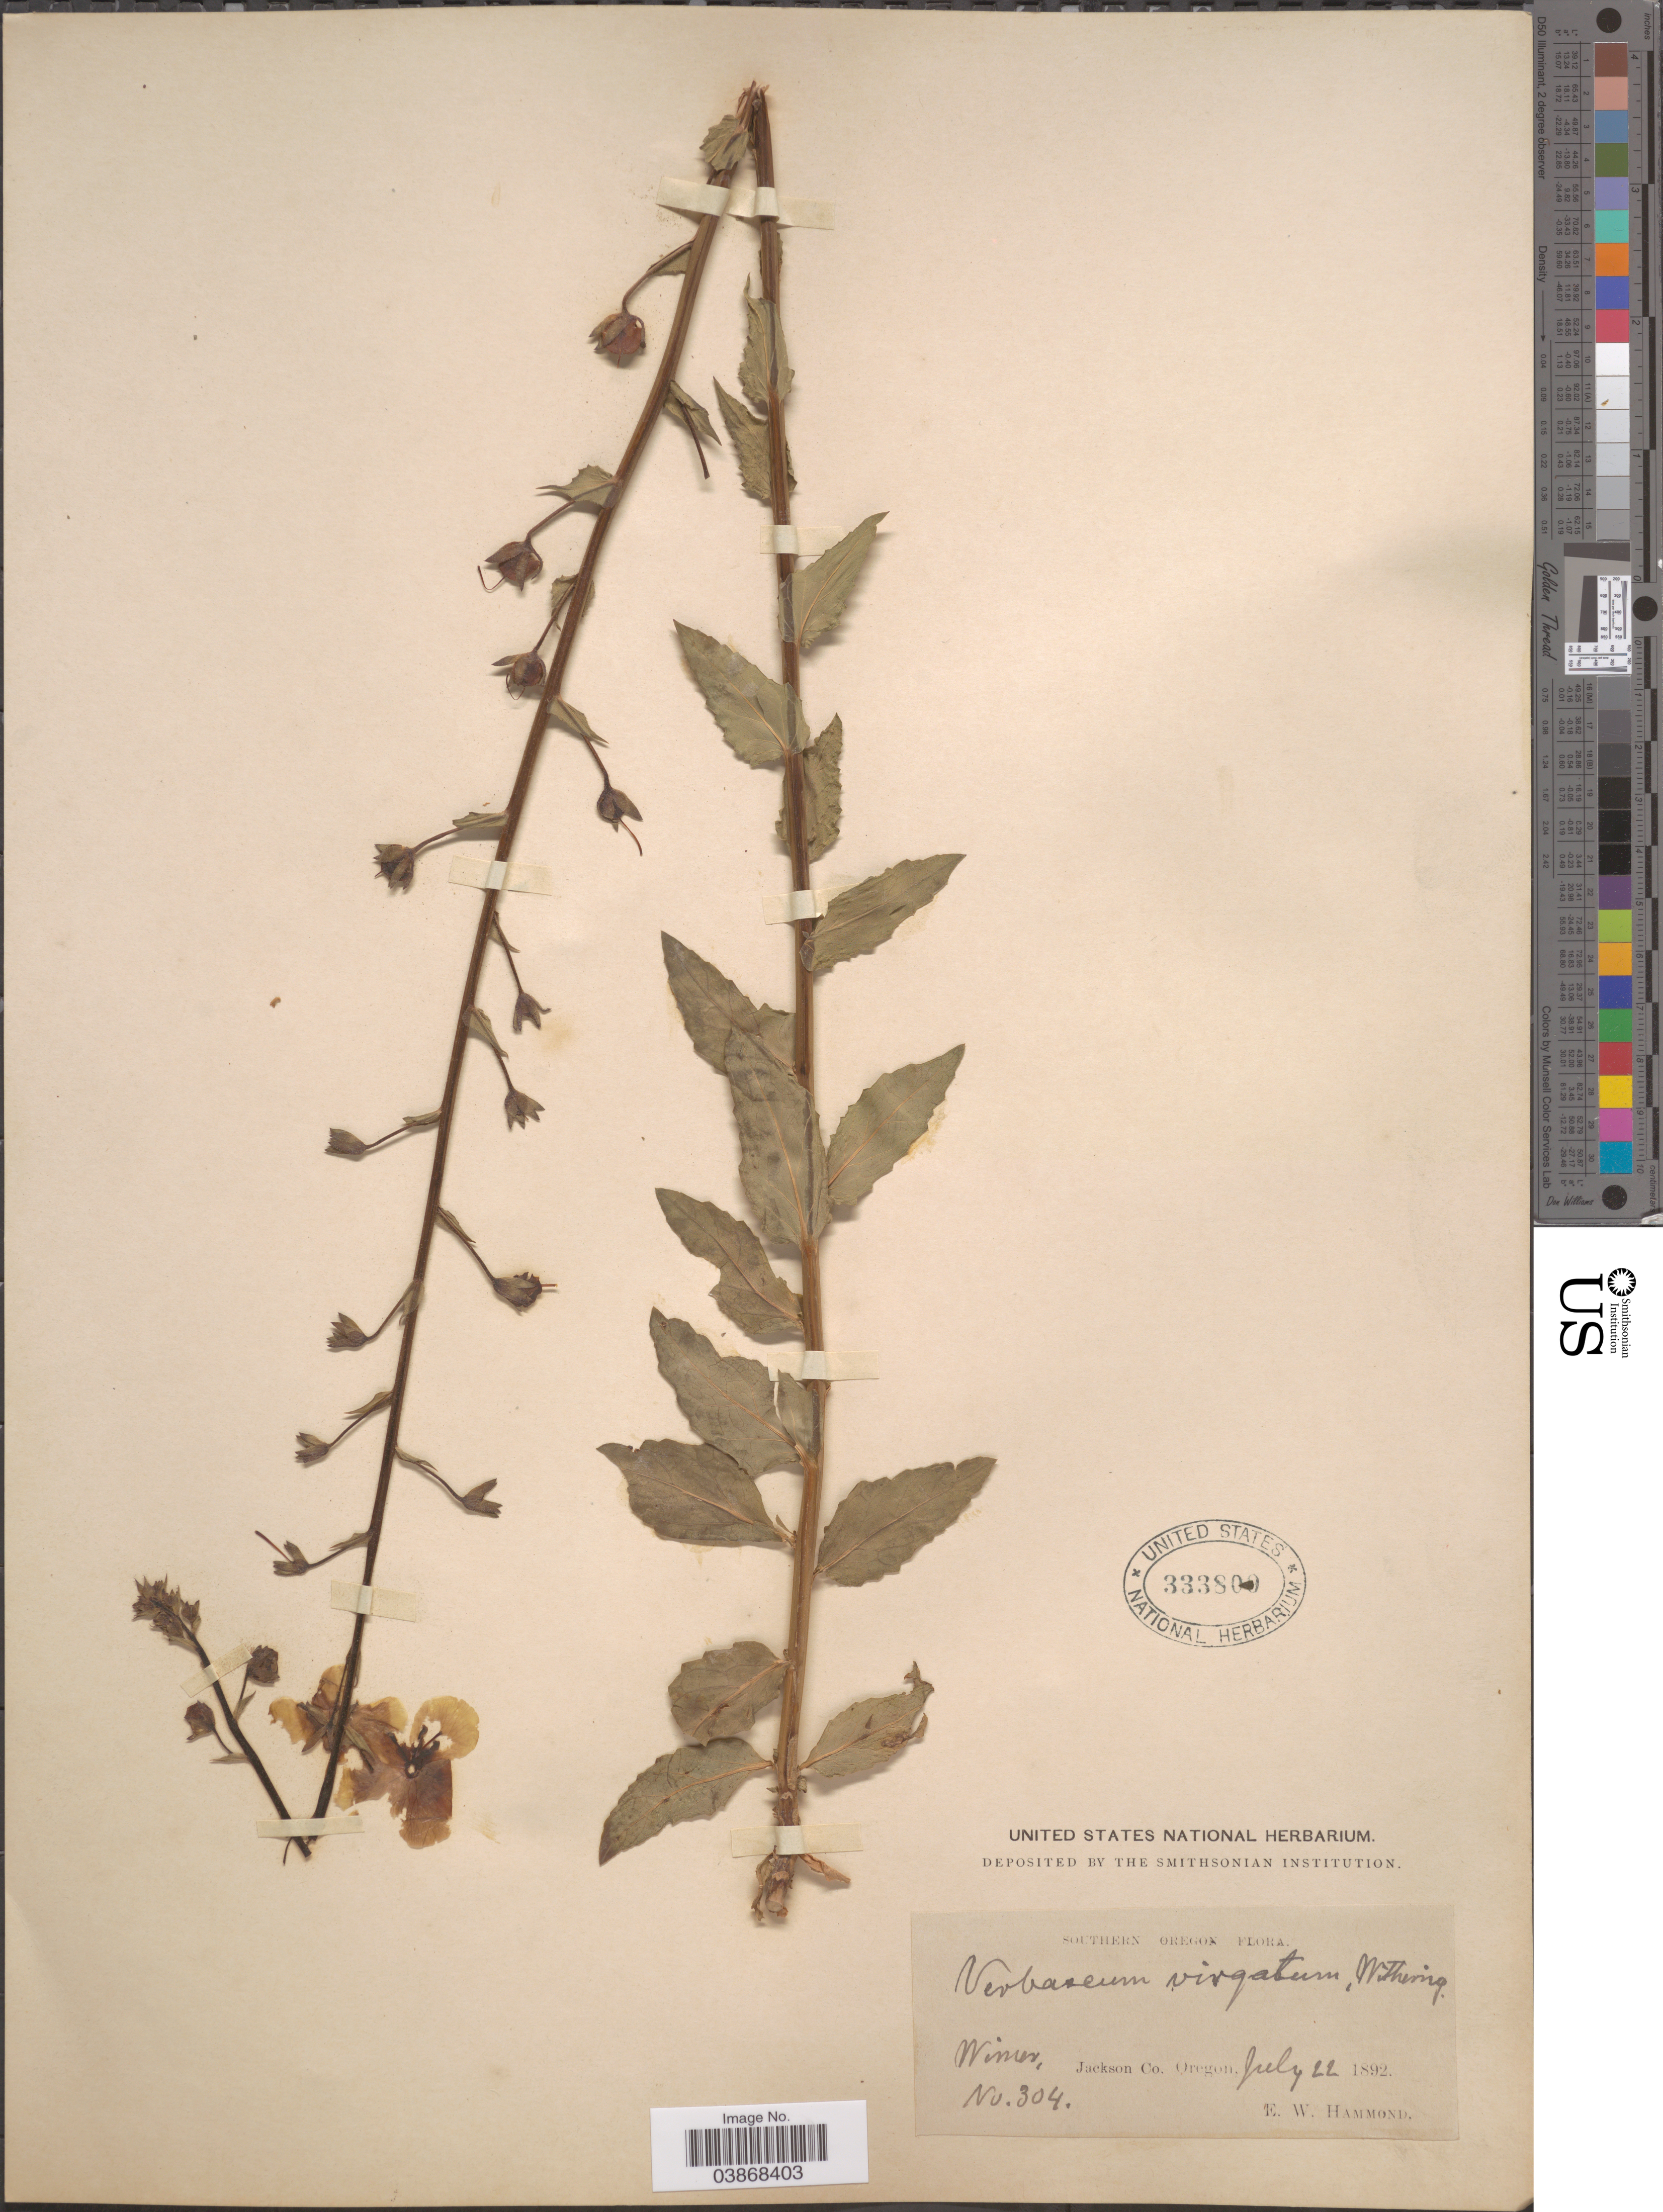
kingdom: Plantae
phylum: Tracheophyta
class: Magnoliopsida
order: Lamiales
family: Scrophulariaceae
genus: Verbascum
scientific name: Verbascum blattaria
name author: L.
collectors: E. Hammond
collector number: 304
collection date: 1892-07-22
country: United States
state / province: Oregon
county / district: Jackson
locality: Southern Oregon. Wimer, Jackson Co.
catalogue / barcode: US 333800